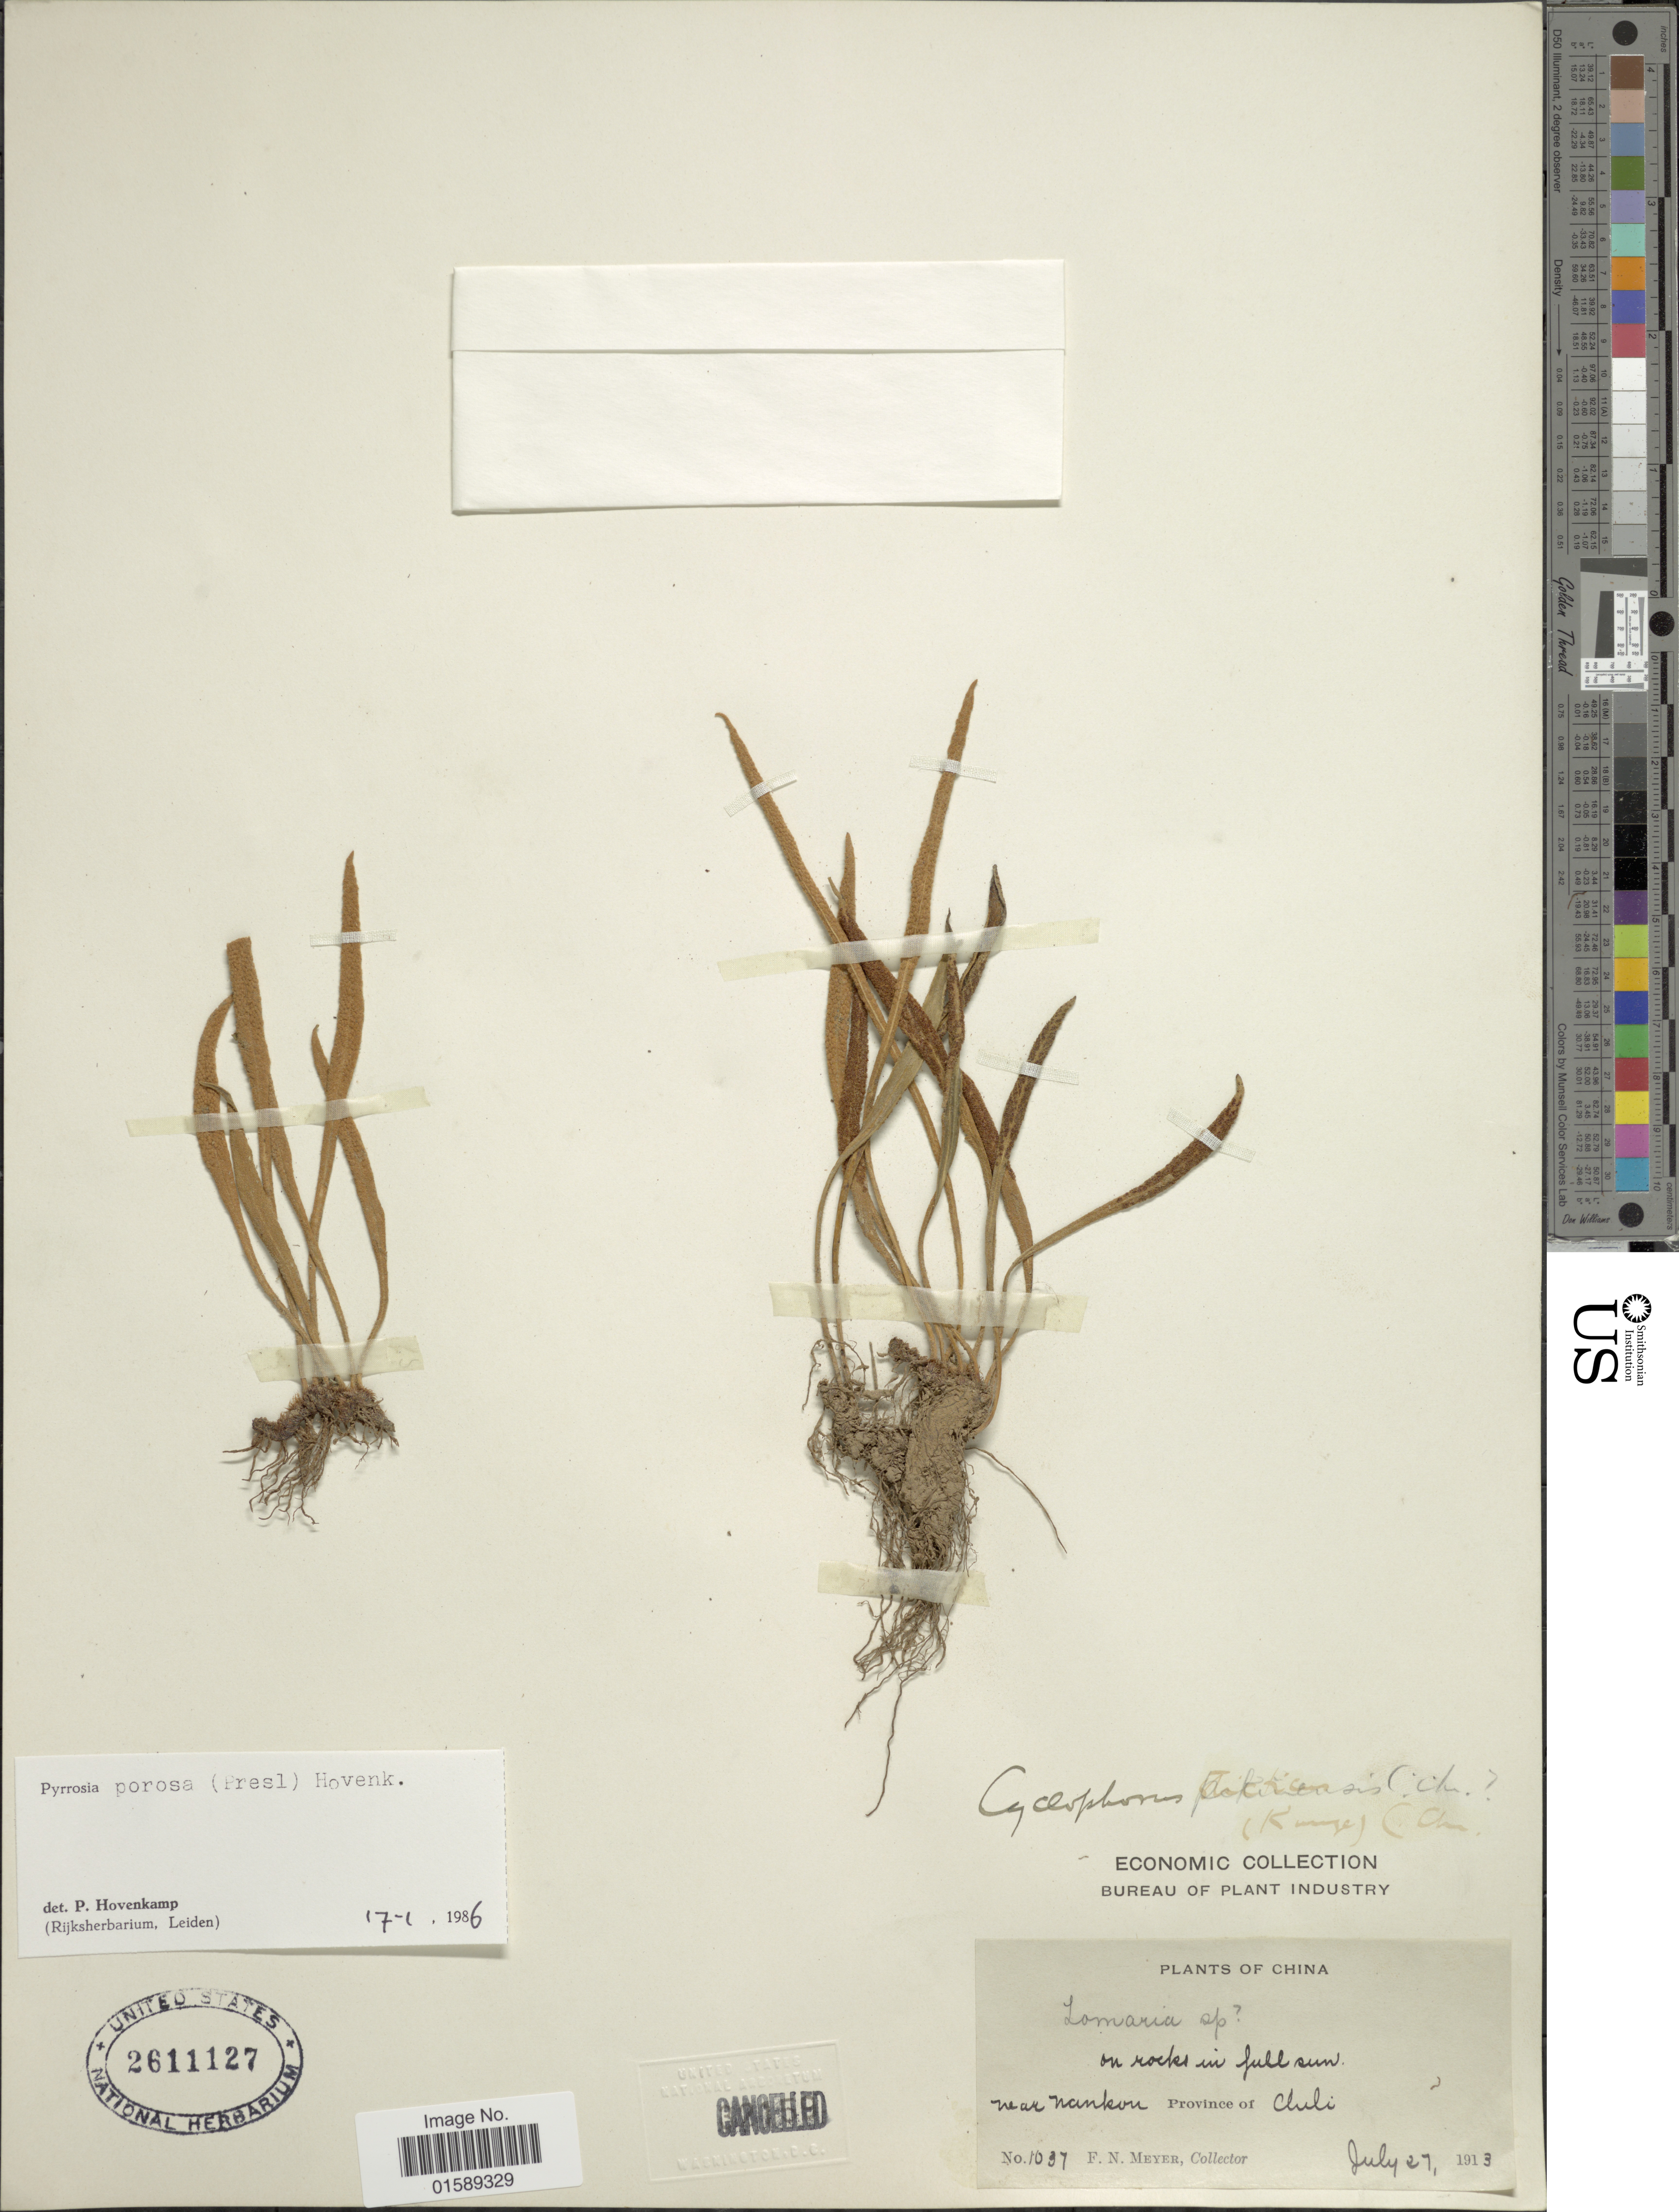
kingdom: Plantae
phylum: Tracheophyta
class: Polypodiopsida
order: Polypodiales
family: Polypodiaceae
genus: Pyrrosia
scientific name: Pyrrosia porosa var. porosa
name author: (C. Presl) Hovenkamp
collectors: F. N. Meyer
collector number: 1037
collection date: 1913-07-27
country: China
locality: Near Nankon, Province of Chili, China.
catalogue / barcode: US 2611127